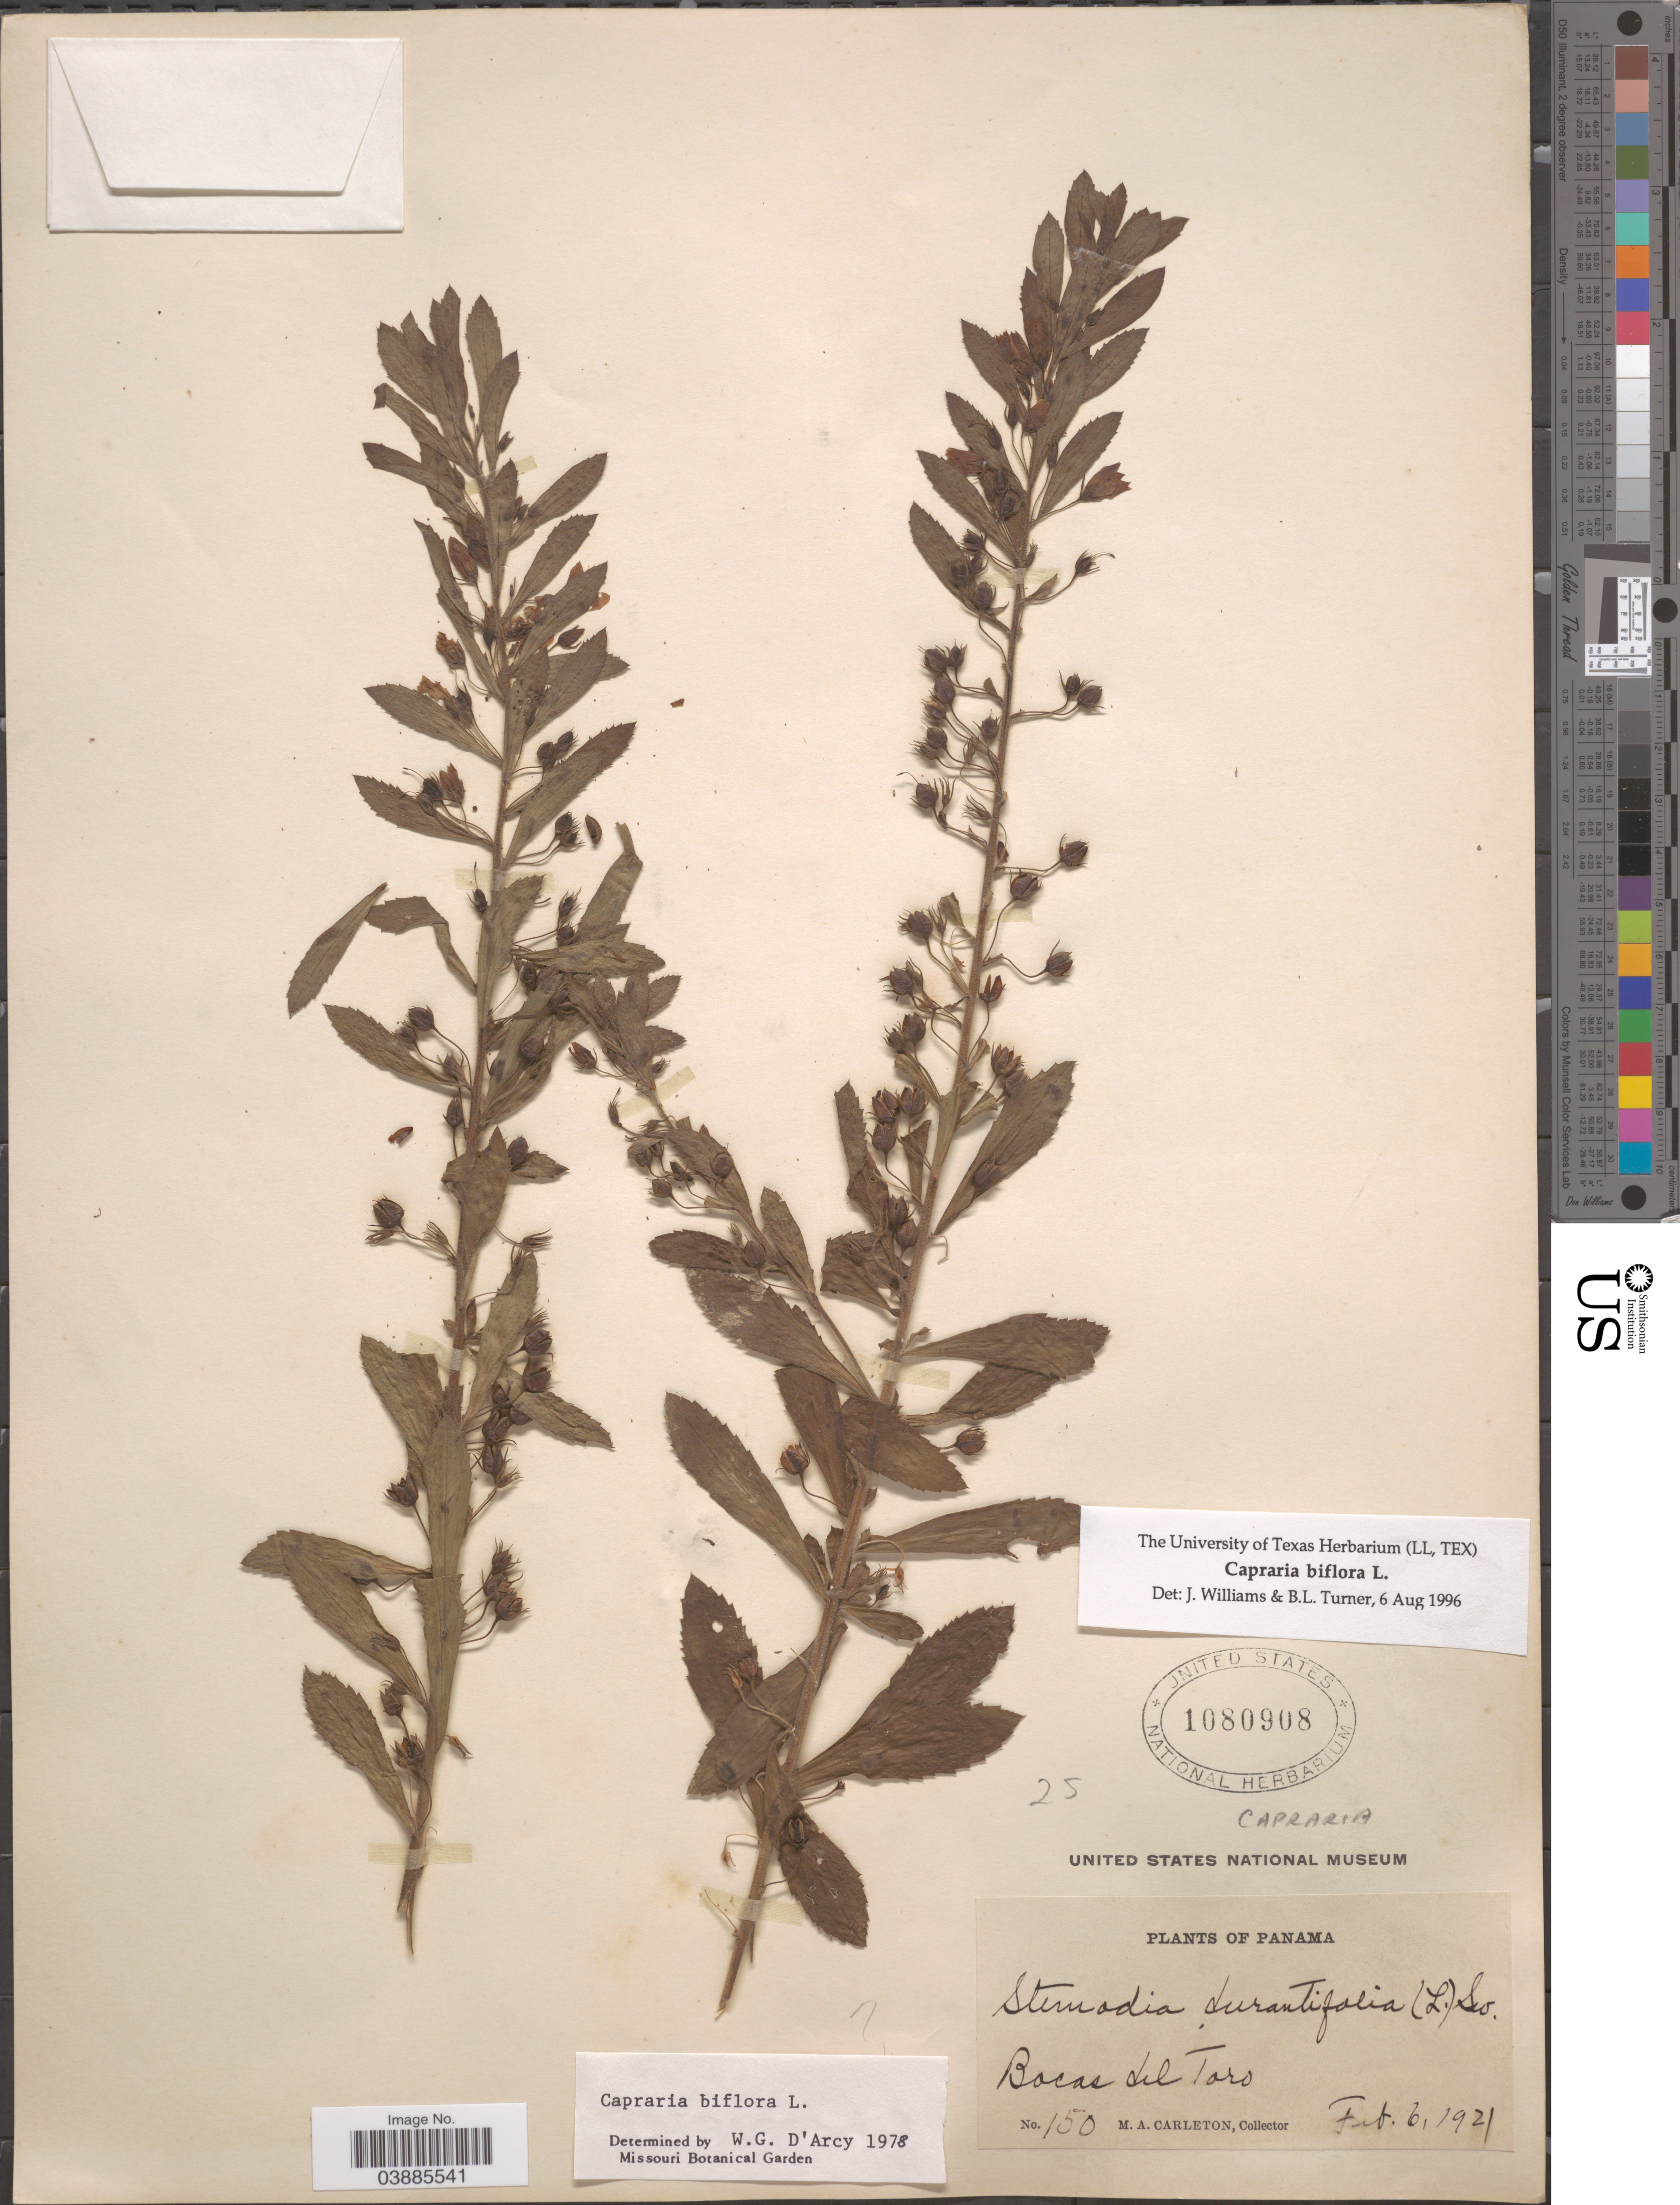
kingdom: Plantae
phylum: Tracheophyta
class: Magnoliopsida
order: Lamiales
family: Scrophulariaceae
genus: Capraria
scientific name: Capraria biflora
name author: L.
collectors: M. A. Carleton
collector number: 150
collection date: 1921-02-06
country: Panama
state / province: Bocas del Toro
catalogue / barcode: US 1080908